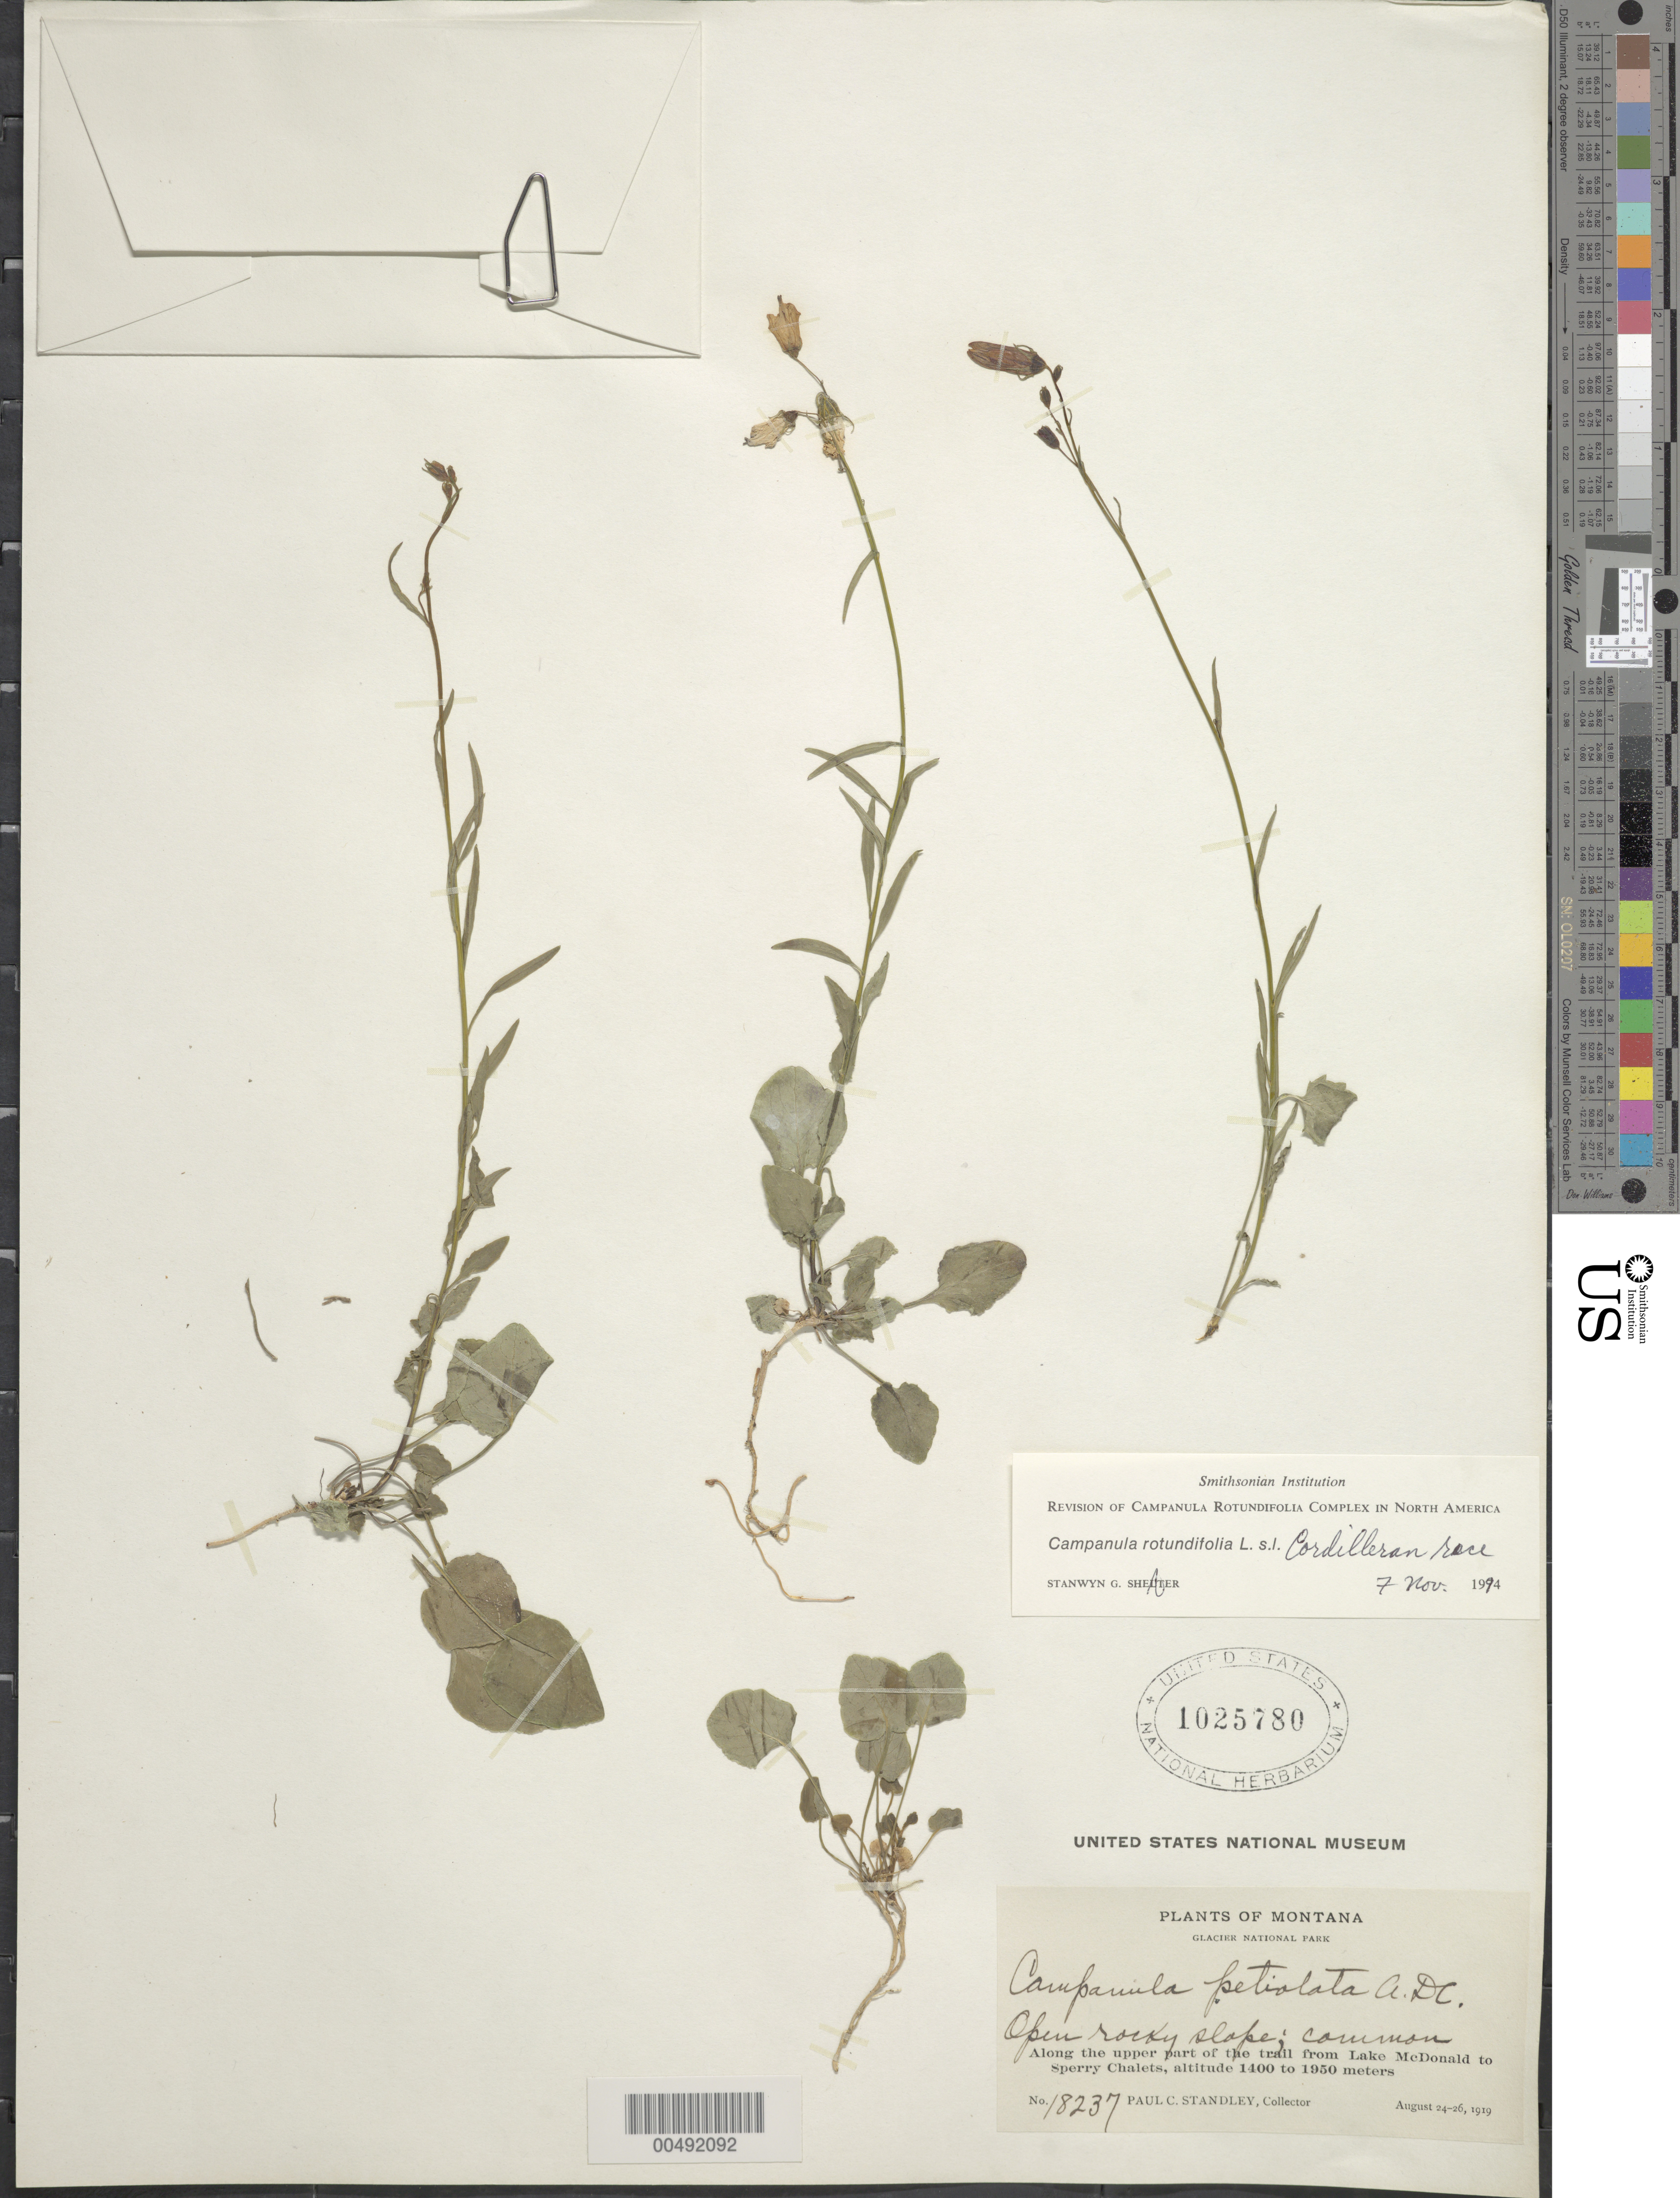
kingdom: Plantae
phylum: Tracheophyta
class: Magnoliopsida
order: Asterales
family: Campanulaceae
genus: Campanula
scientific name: Campanula rotundifolia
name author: L.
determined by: Shetler, Stanwyn G., (US), NMNH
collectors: P. C. Standley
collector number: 18237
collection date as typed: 24 Aug 1919 to 26 Aug 1919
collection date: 1919-08-24/1919-08-26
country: United States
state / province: Montana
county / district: Flathead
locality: Glacier National Park, along the upper part of the trail from Lake McDonald to Sperry Chalets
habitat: open rocky slope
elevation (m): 1400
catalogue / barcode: US 1025780